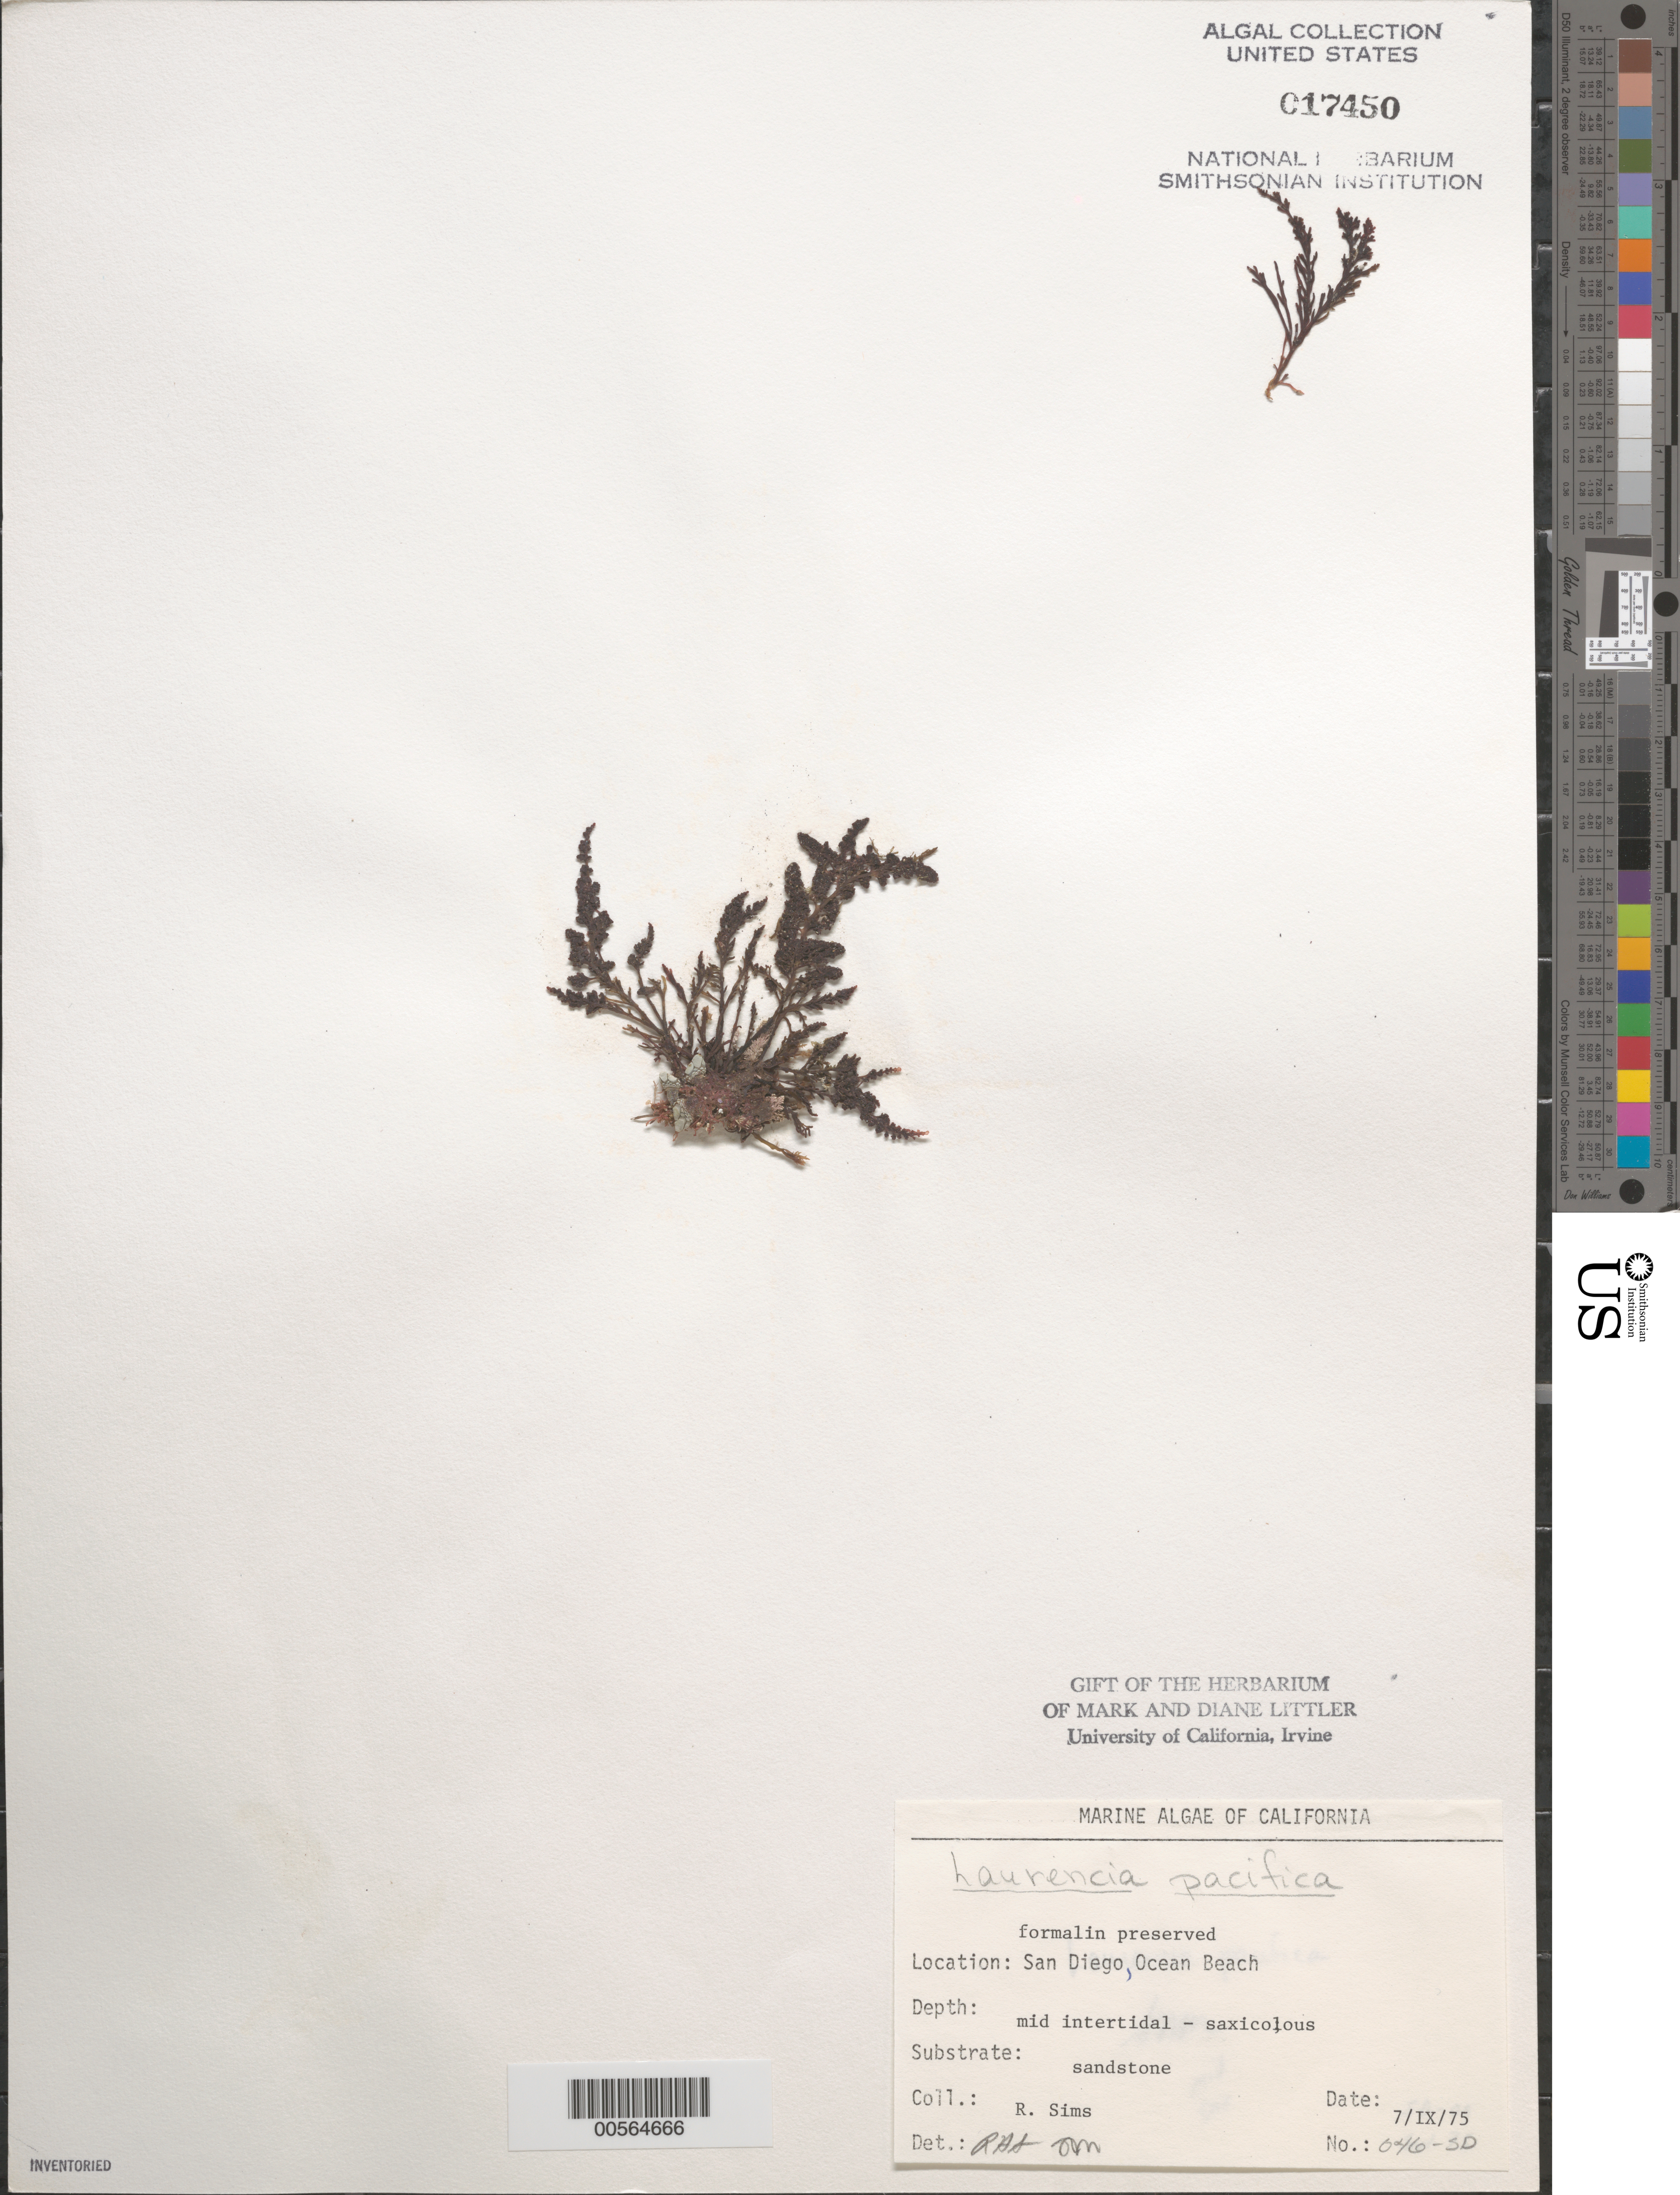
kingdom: Plantae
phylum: Rhodophyta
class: Florideophyceae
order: Ceramiales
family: Rhodomelaceae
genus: Laurencia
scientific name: Laurencia pacifica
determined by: Sims, Robert H.; Murray, S. N.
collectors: R. H. Sims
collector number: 046-SD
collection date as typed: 07 Sep 1975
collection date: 1975-09-07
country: United States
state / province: California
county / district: San Diego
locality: Ocean Beach, end of Del Monte Street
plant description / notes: BLM-SOCALBIGHT Rocky Intertidal Survey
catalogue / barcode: US 17450